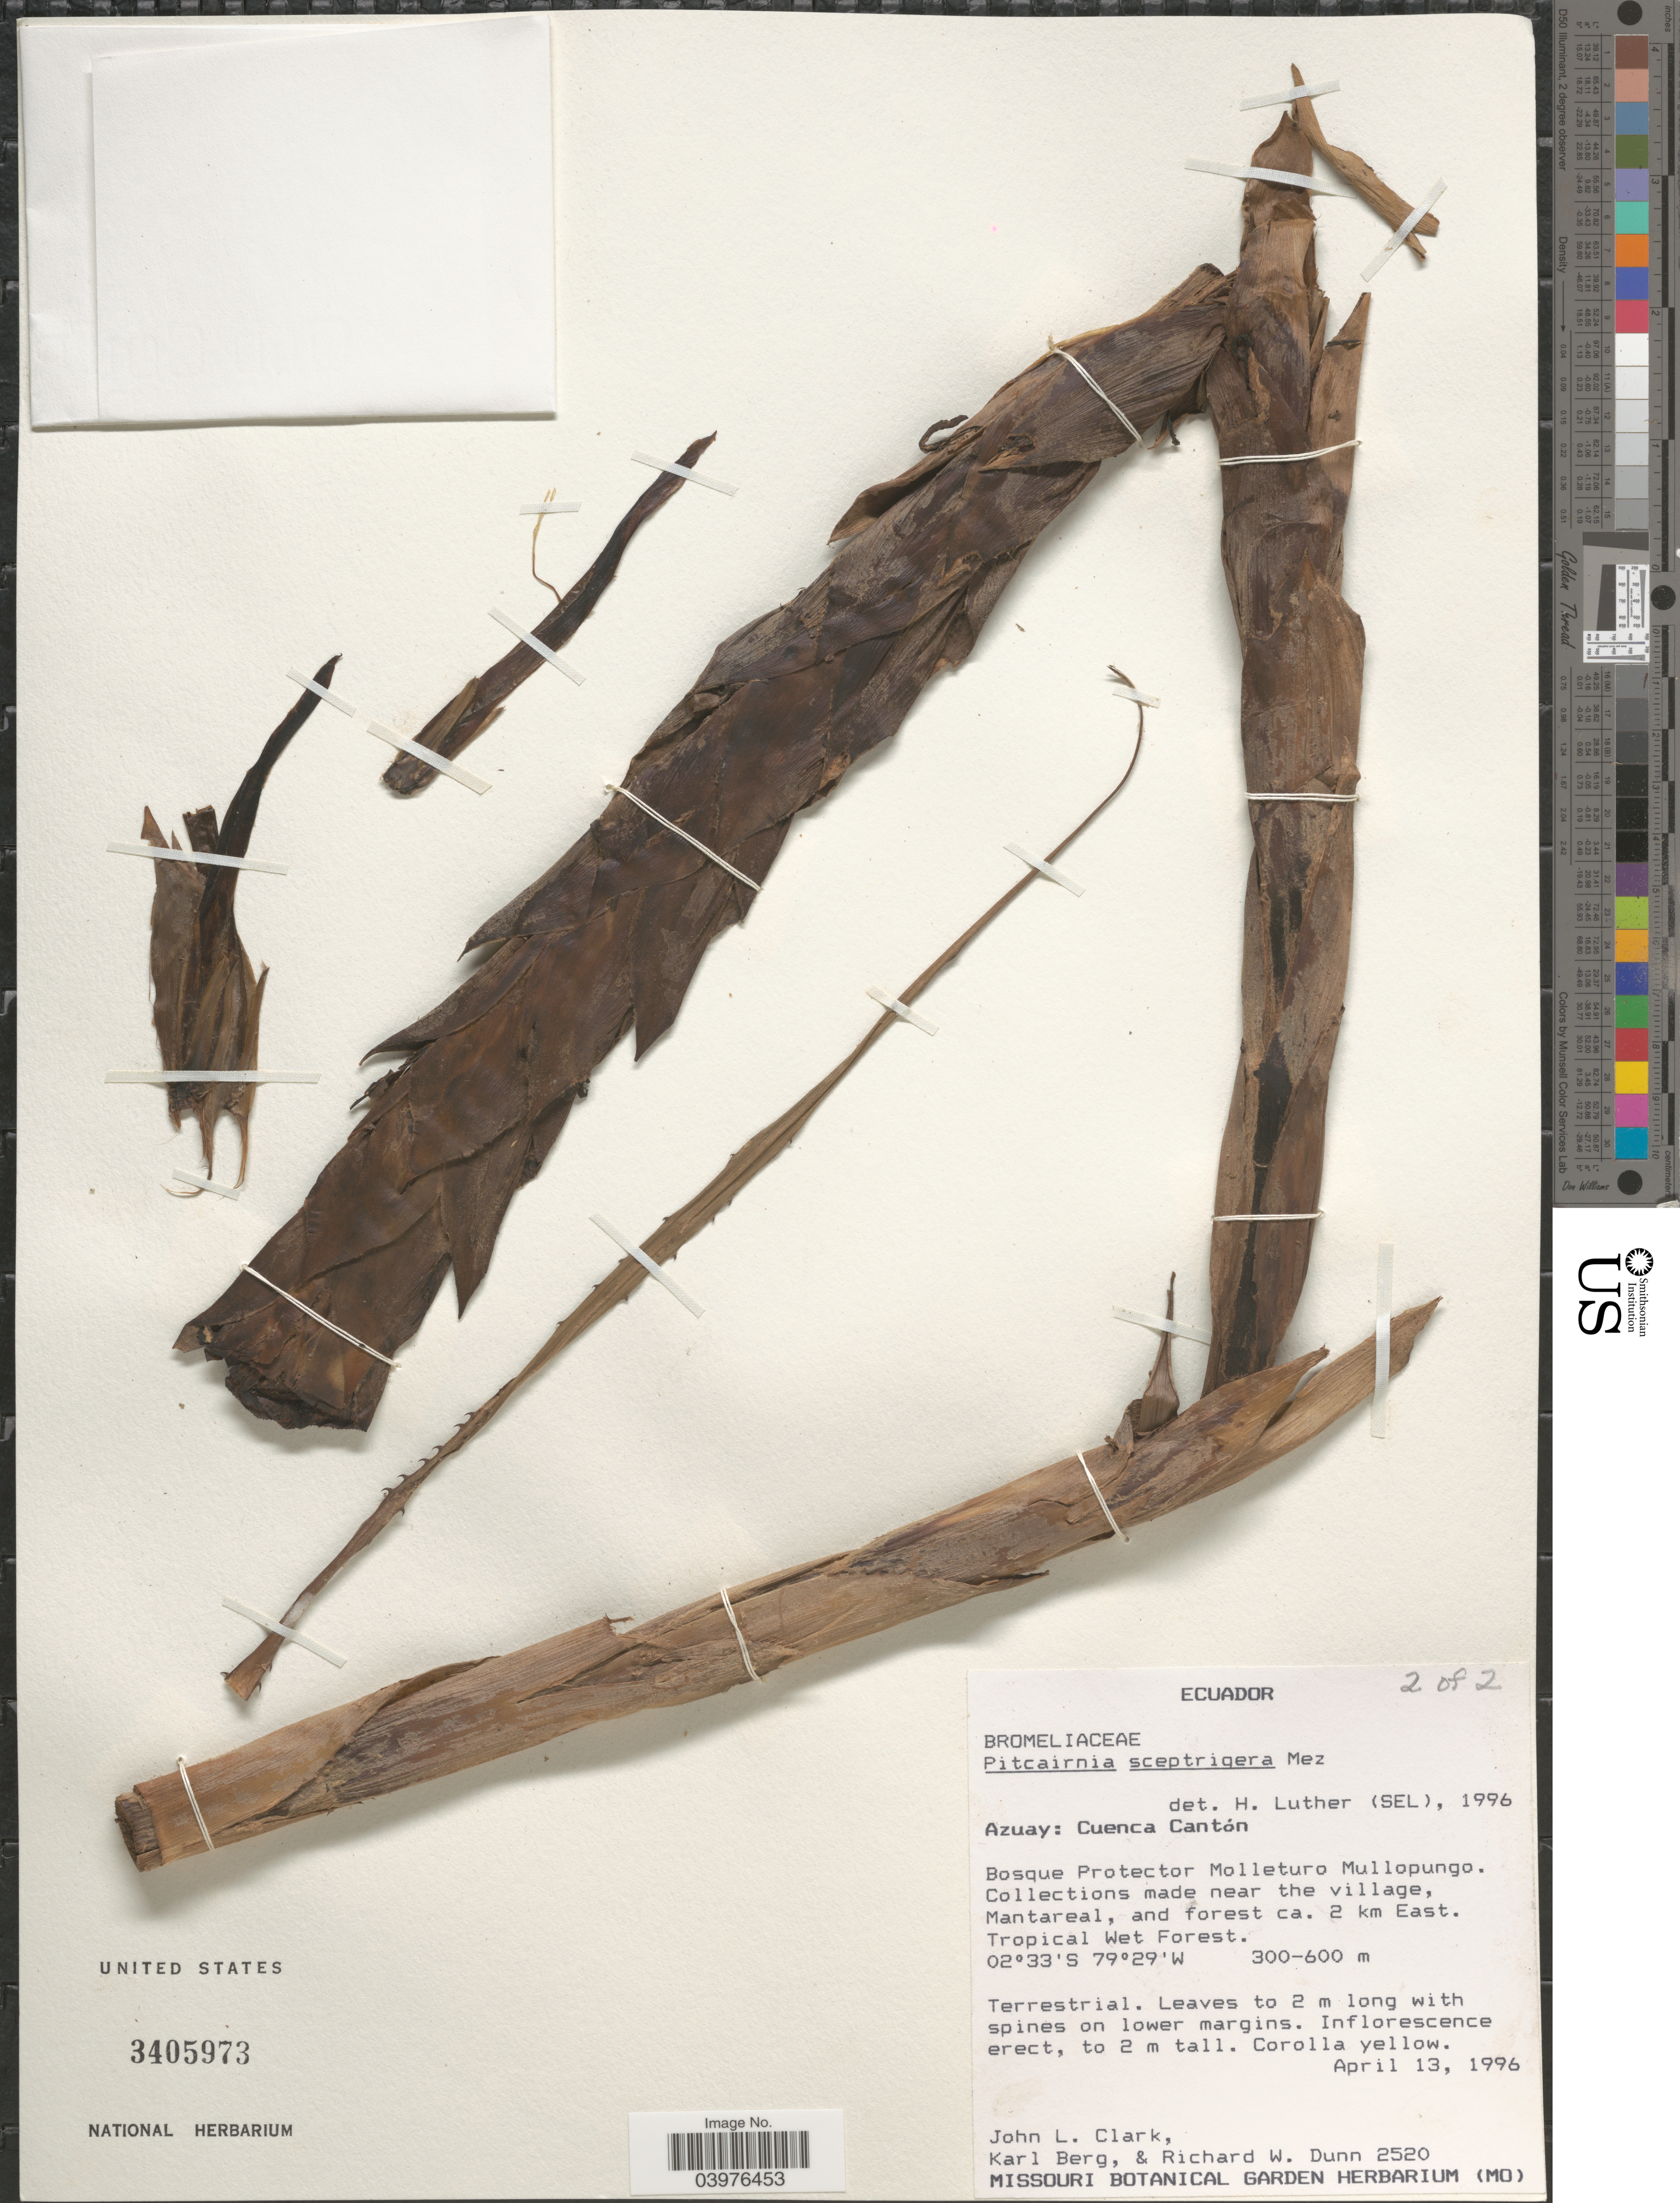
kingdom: Plantae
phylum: Tracheophyta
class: Liliopsida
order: Poales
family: Bromeliaceae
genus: Pitcairnia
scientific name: Pitcairnia sceptrigera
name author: Mez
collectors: J. L. Clark, K. Berg & R. Dunn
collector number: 2520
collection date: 1996-04-13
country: Ecuador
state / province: Azuay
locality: Cuenca Cantón. Bosque Protector Molleturo Mullopungo. Near the village, Mantareal, and forest ca. 2 km East.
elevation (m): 300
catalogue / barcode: US 3405973